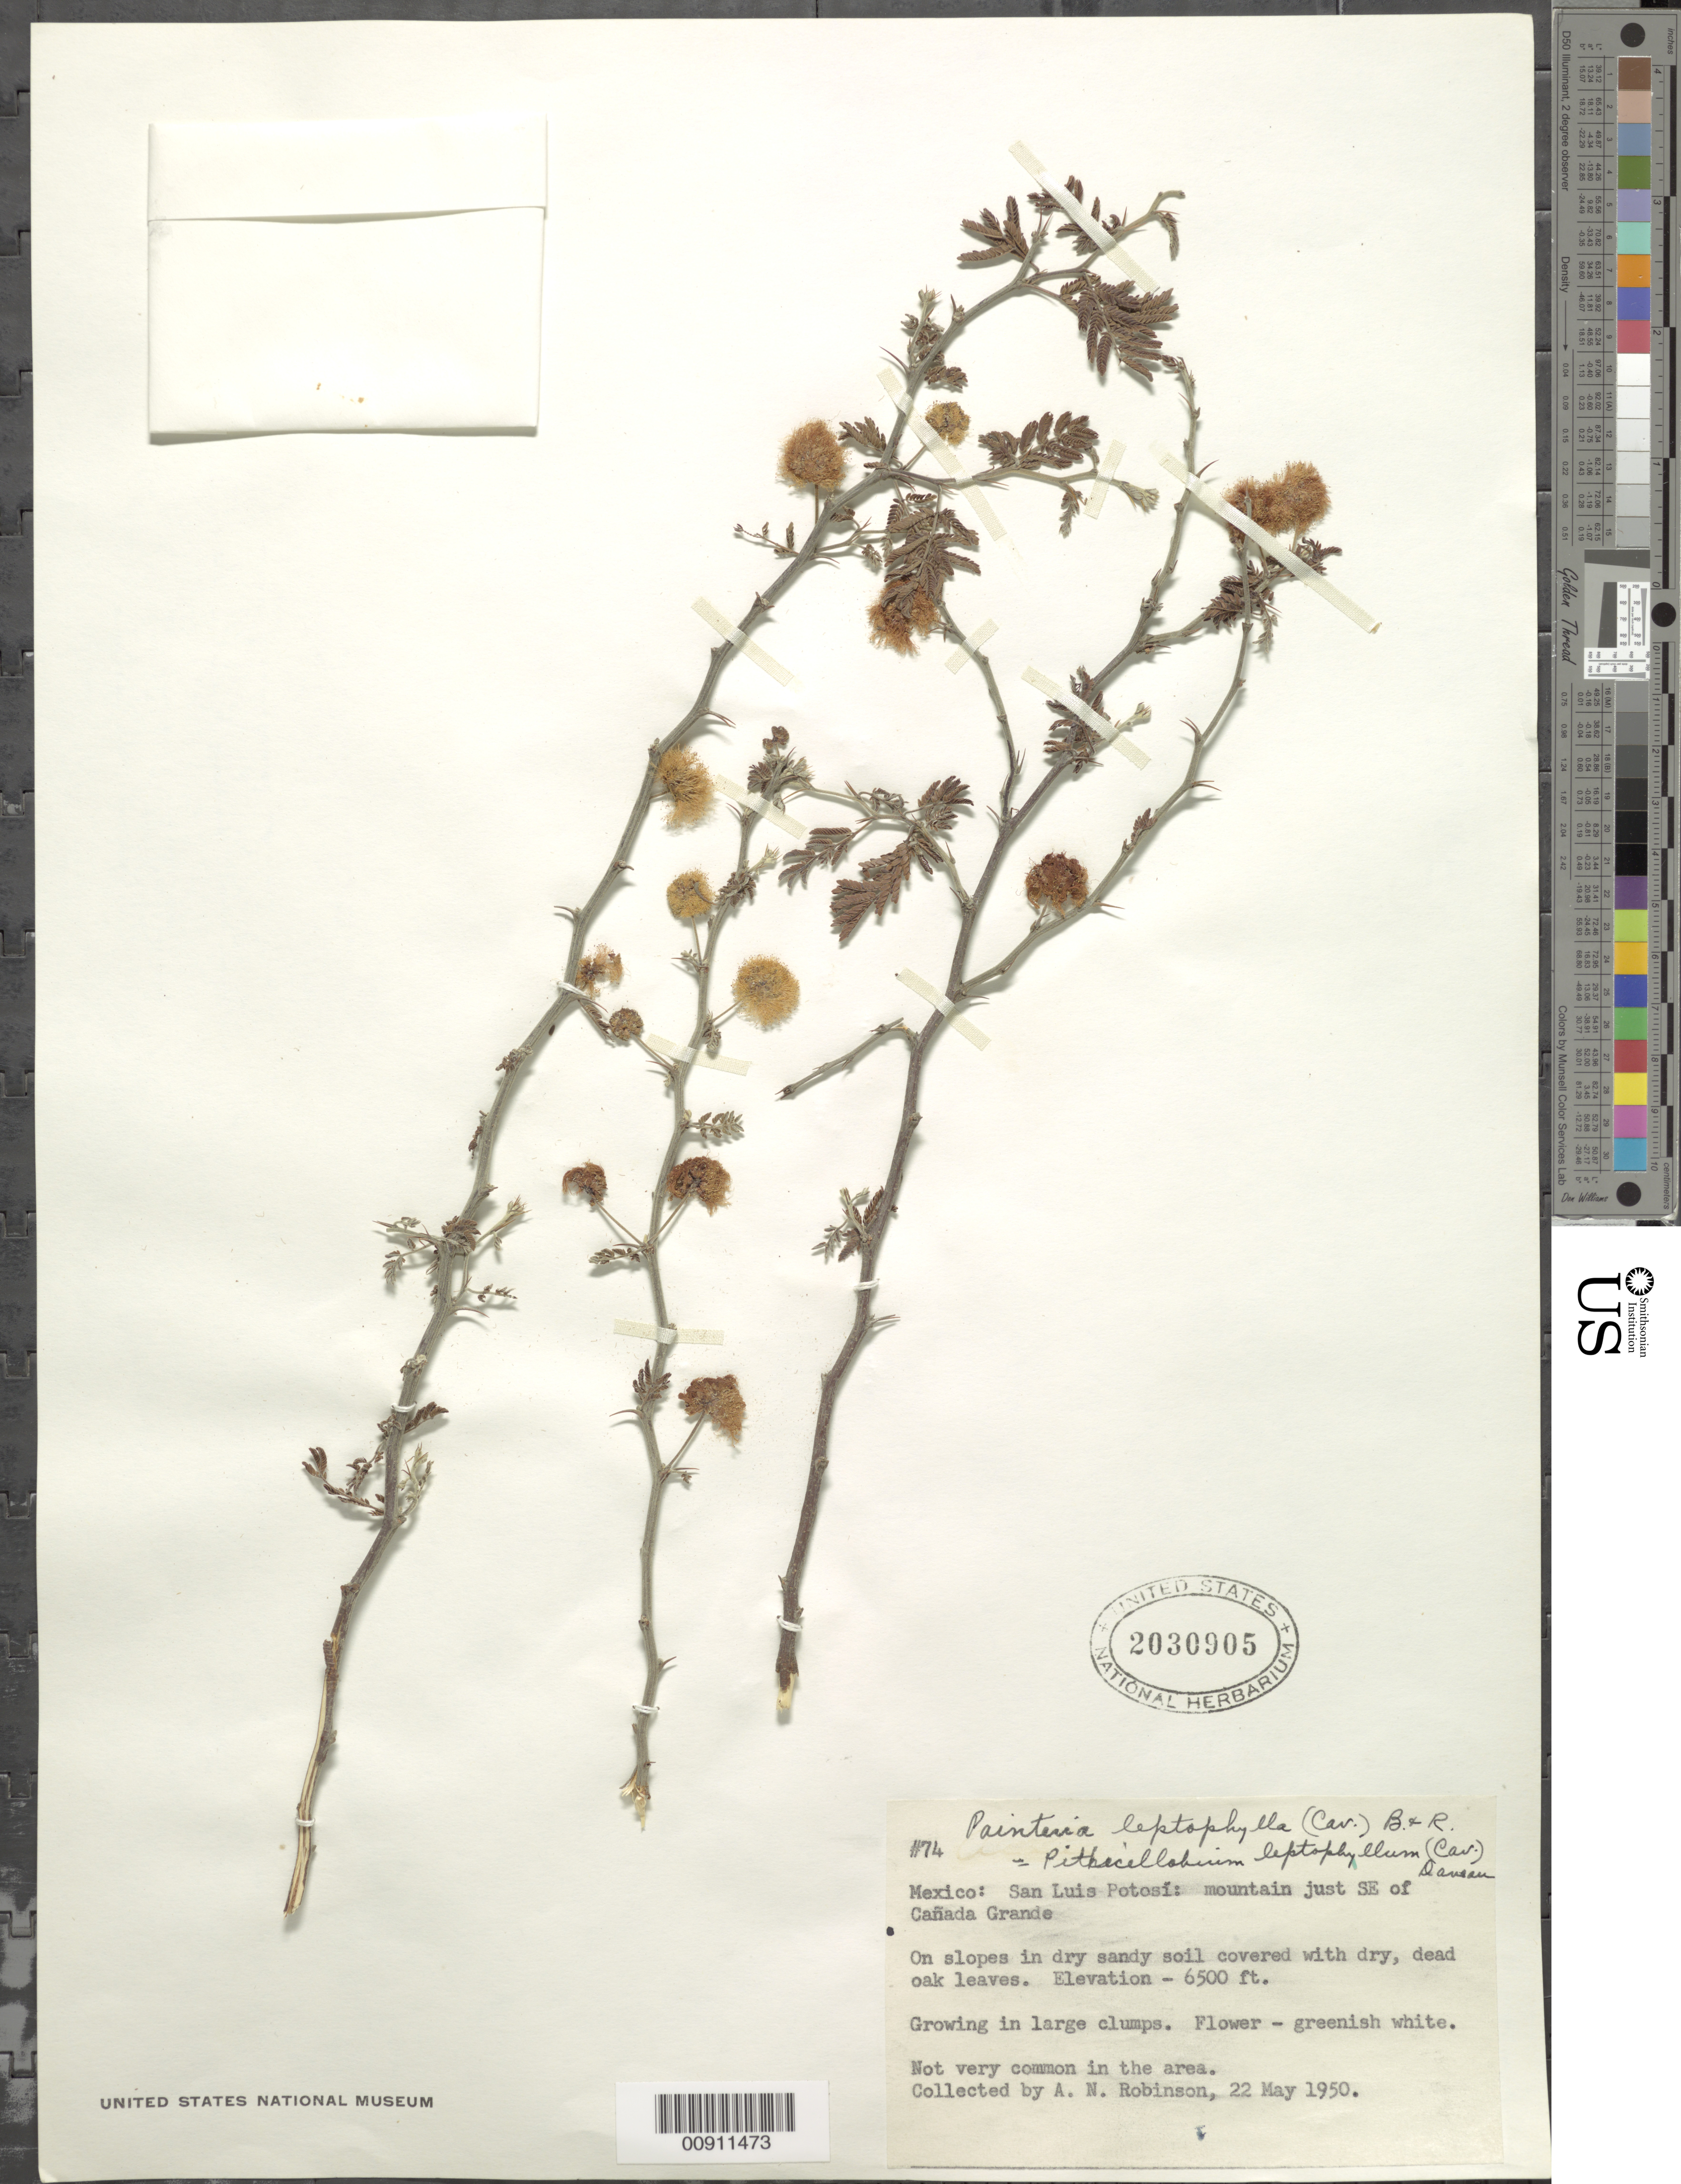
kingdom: Plantae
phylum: Tracheophyta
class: Magnoliopsida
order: Fabales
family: Fabaceae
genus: Ricoa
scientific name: Ricoa leptophylla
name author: (DC.) Duno & Torke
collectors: A. N. Robinson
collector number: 74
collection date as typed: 22 May 1950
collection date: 1950-05-22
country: Mexico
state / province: San Luis Potosí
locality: San Luis Potosí: mountain just SE of Cañada Grande.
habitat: On slopes in dry sandy soil covered with dry, dead oak leaves.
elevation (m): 1981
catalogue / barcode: US 2030905